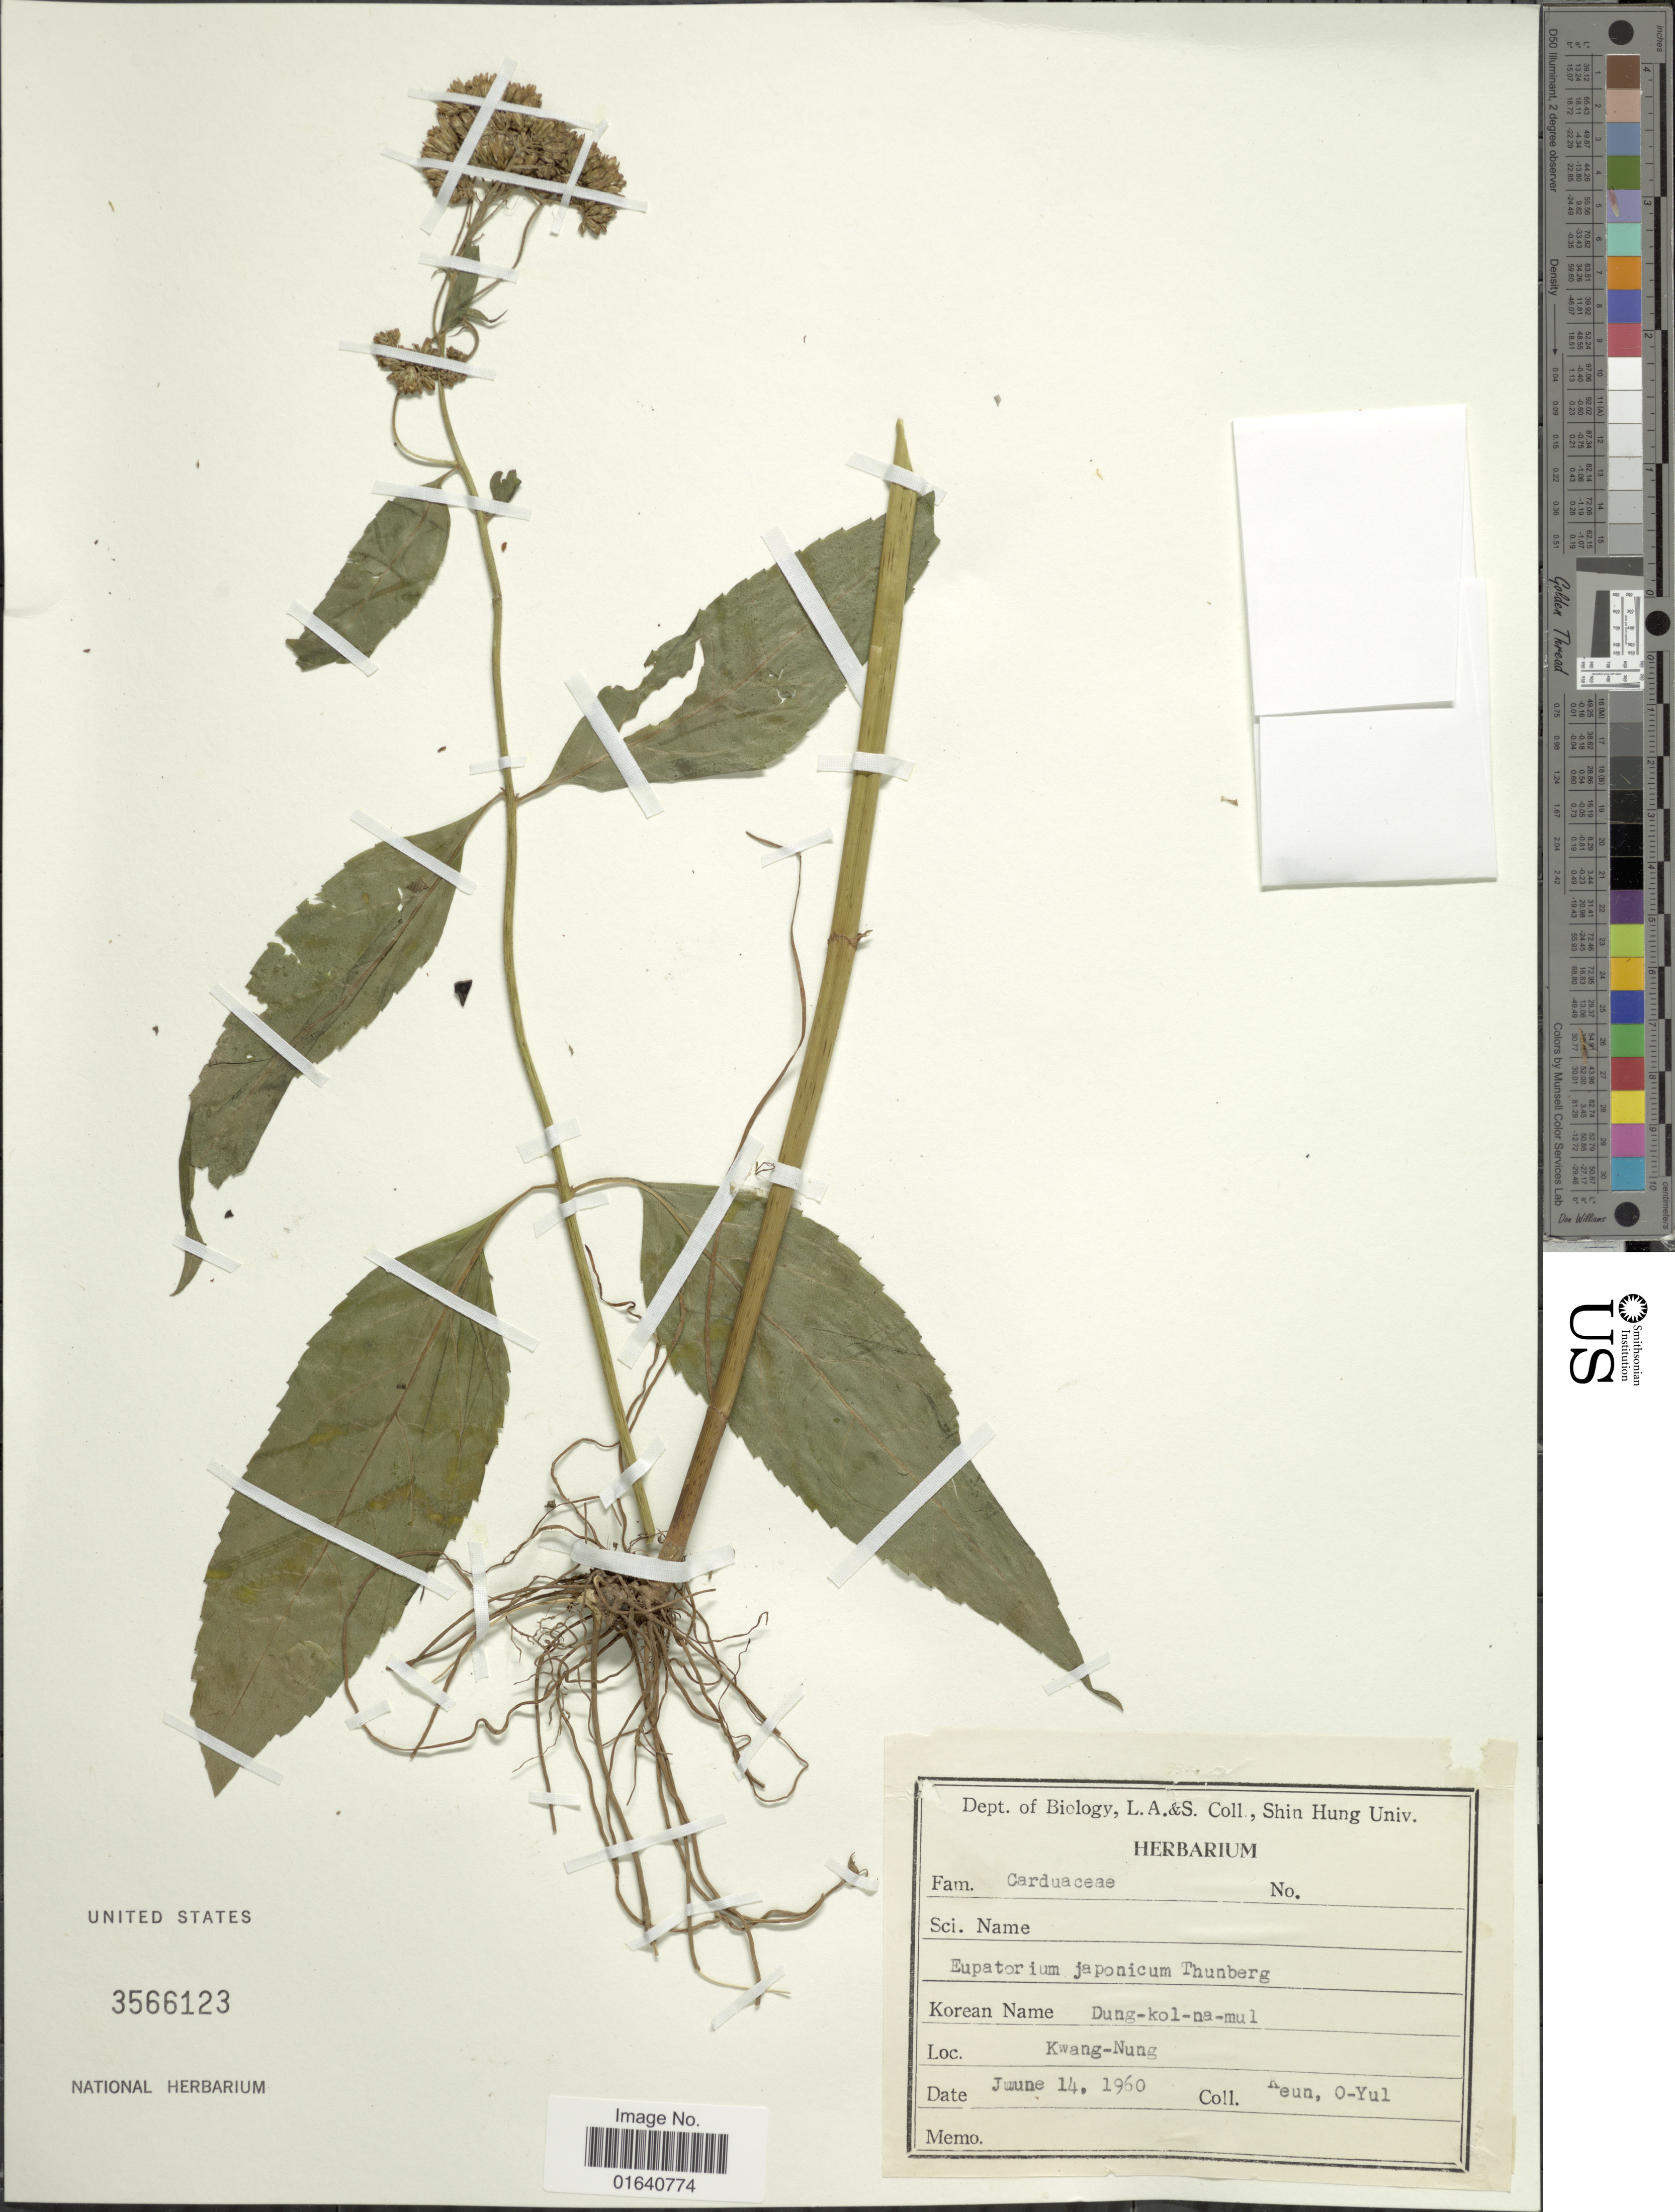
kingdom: Plantae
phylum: Tracheophyta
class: Magnoliopsida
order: Asterales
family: Asteraceae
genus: Eupatorium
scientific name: Eupatorium japonicum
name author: Thunb.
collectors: K. O-yul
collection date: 1960-06-14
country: South Korea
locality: Dung-kol-na-mul, kwang-Nung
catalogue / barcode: US 3566123